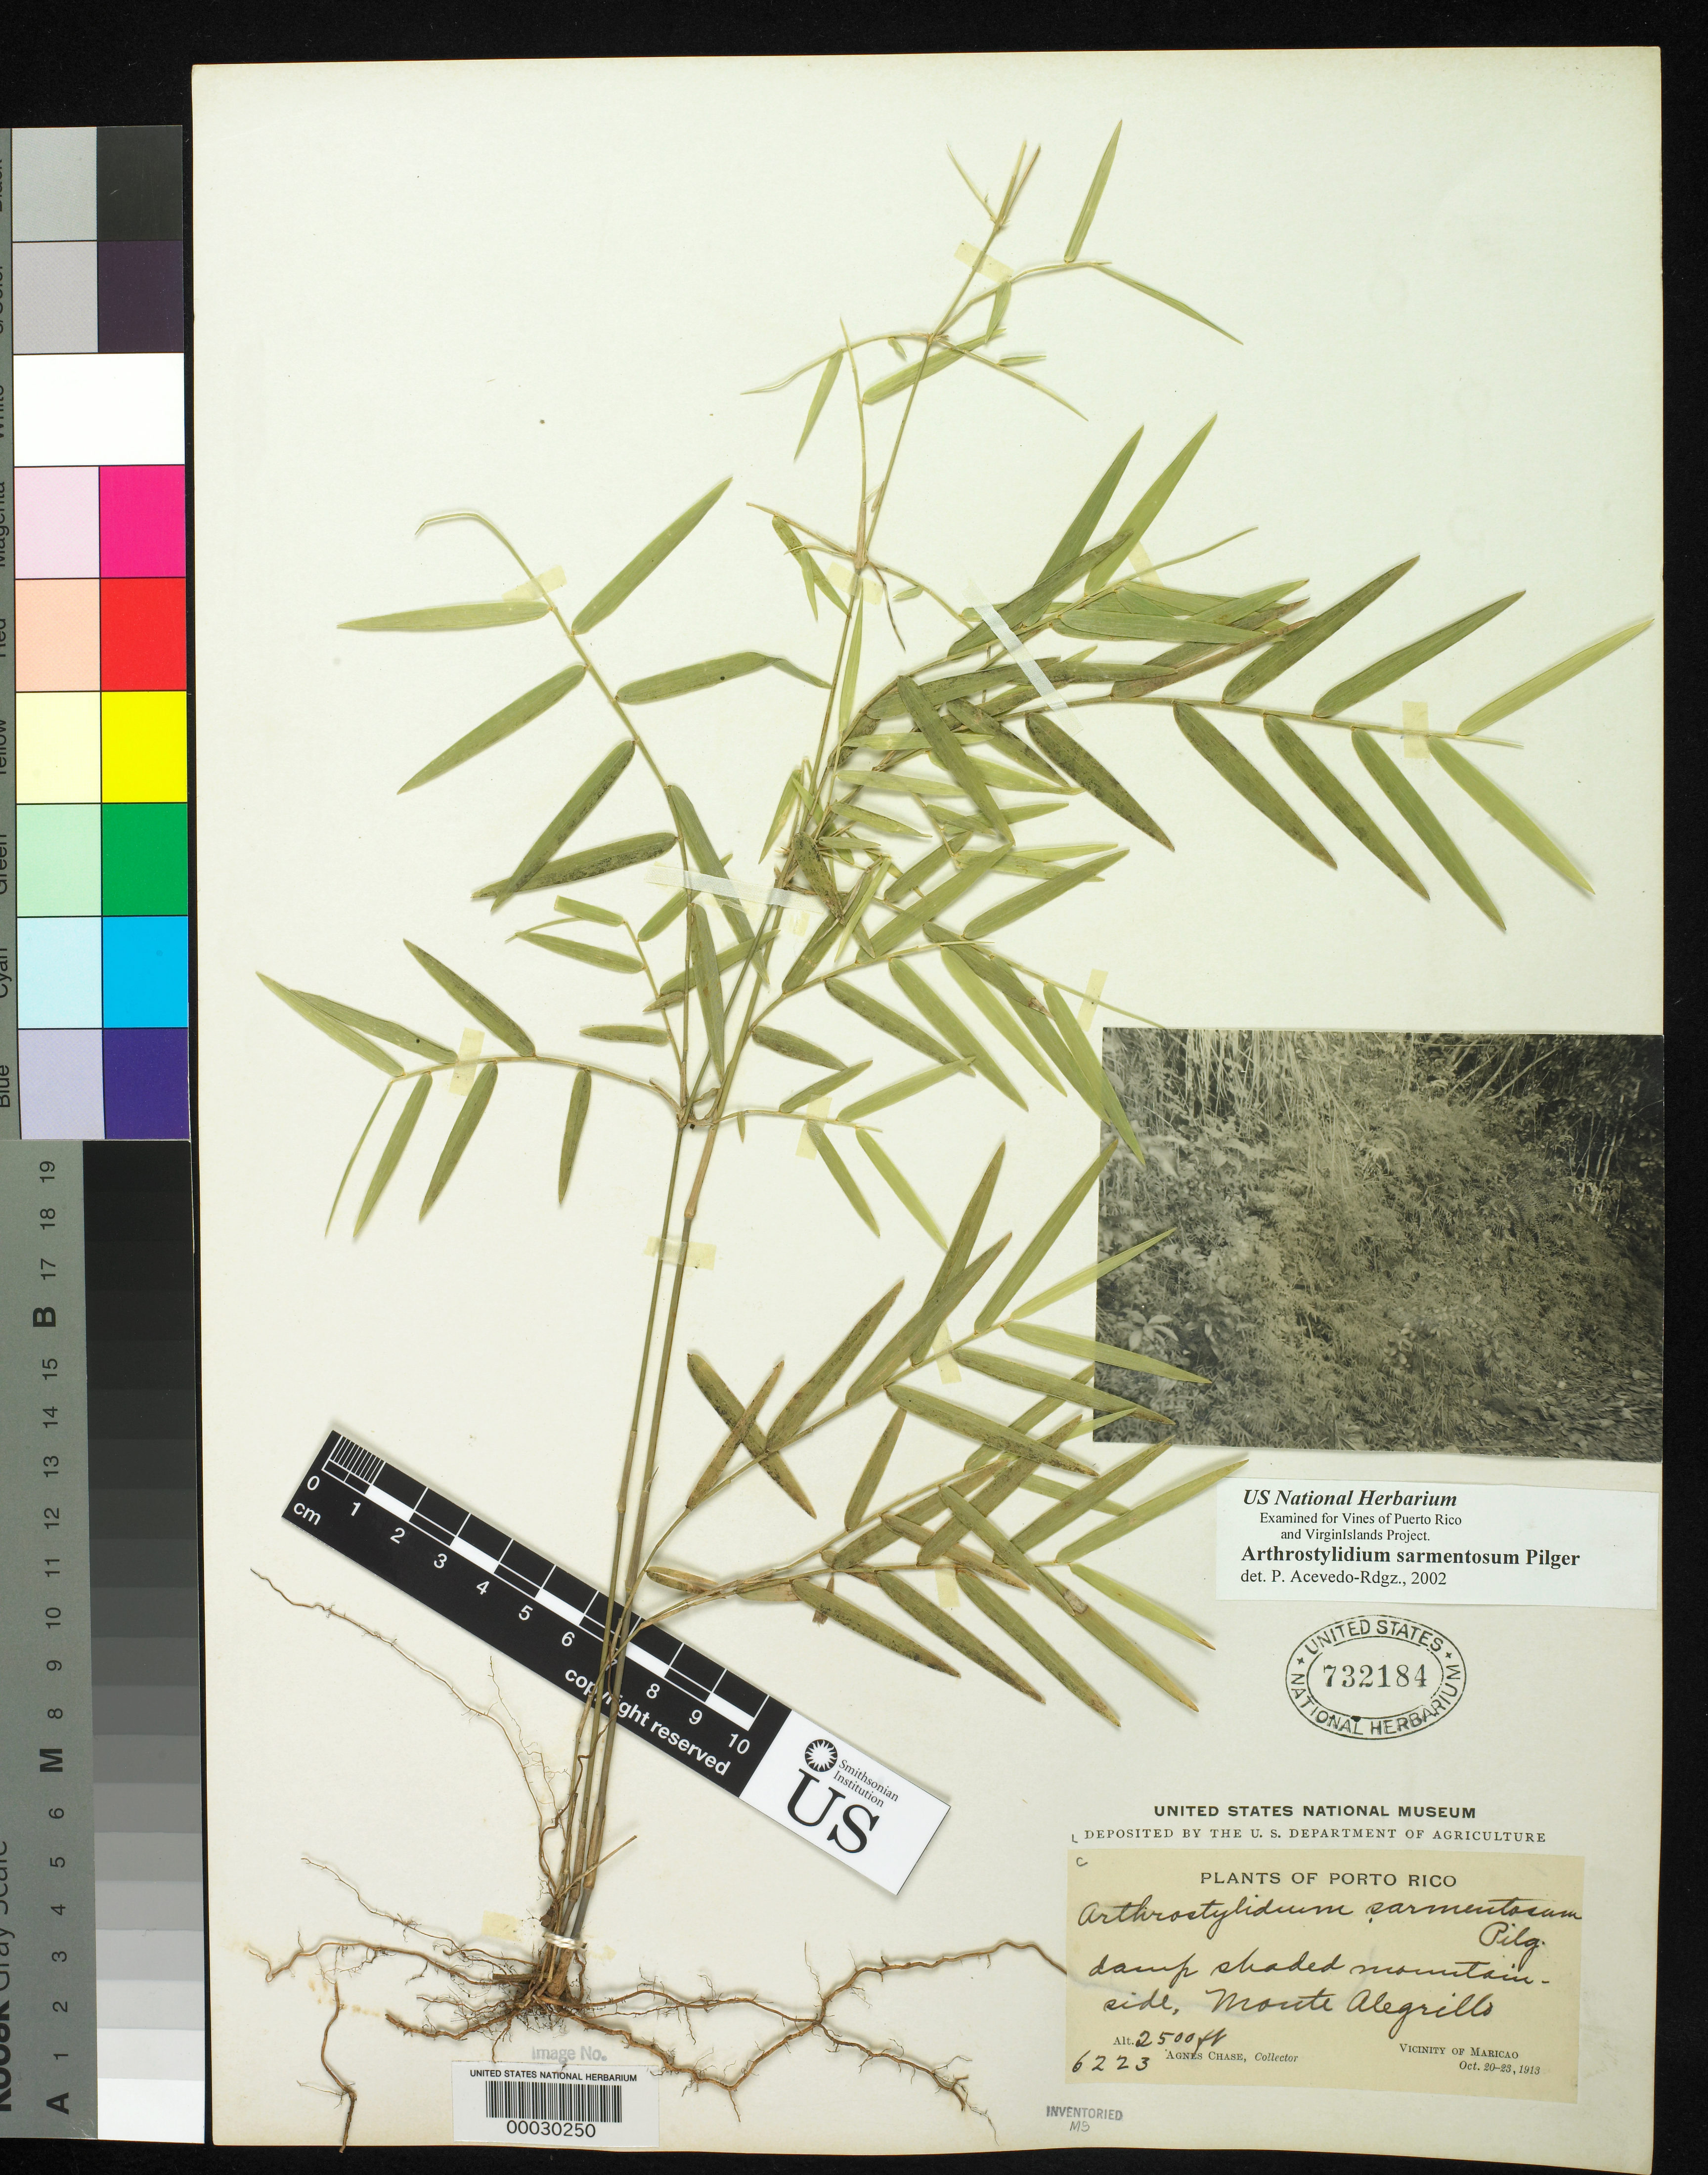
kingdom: Plantae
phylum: Tracheophyta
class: Liliopsida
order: Poales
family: Poaceae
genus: Arthrostylidium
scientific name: Arthrostylidium sarmentosum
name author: Pilg. in Urb.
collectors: A. Chase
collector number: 6223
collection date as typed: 20 Oct 1913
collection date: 1913-10-20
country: Puerto Rico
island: Greater Antilles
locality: Maricao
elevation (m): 763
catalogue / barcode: US 732184